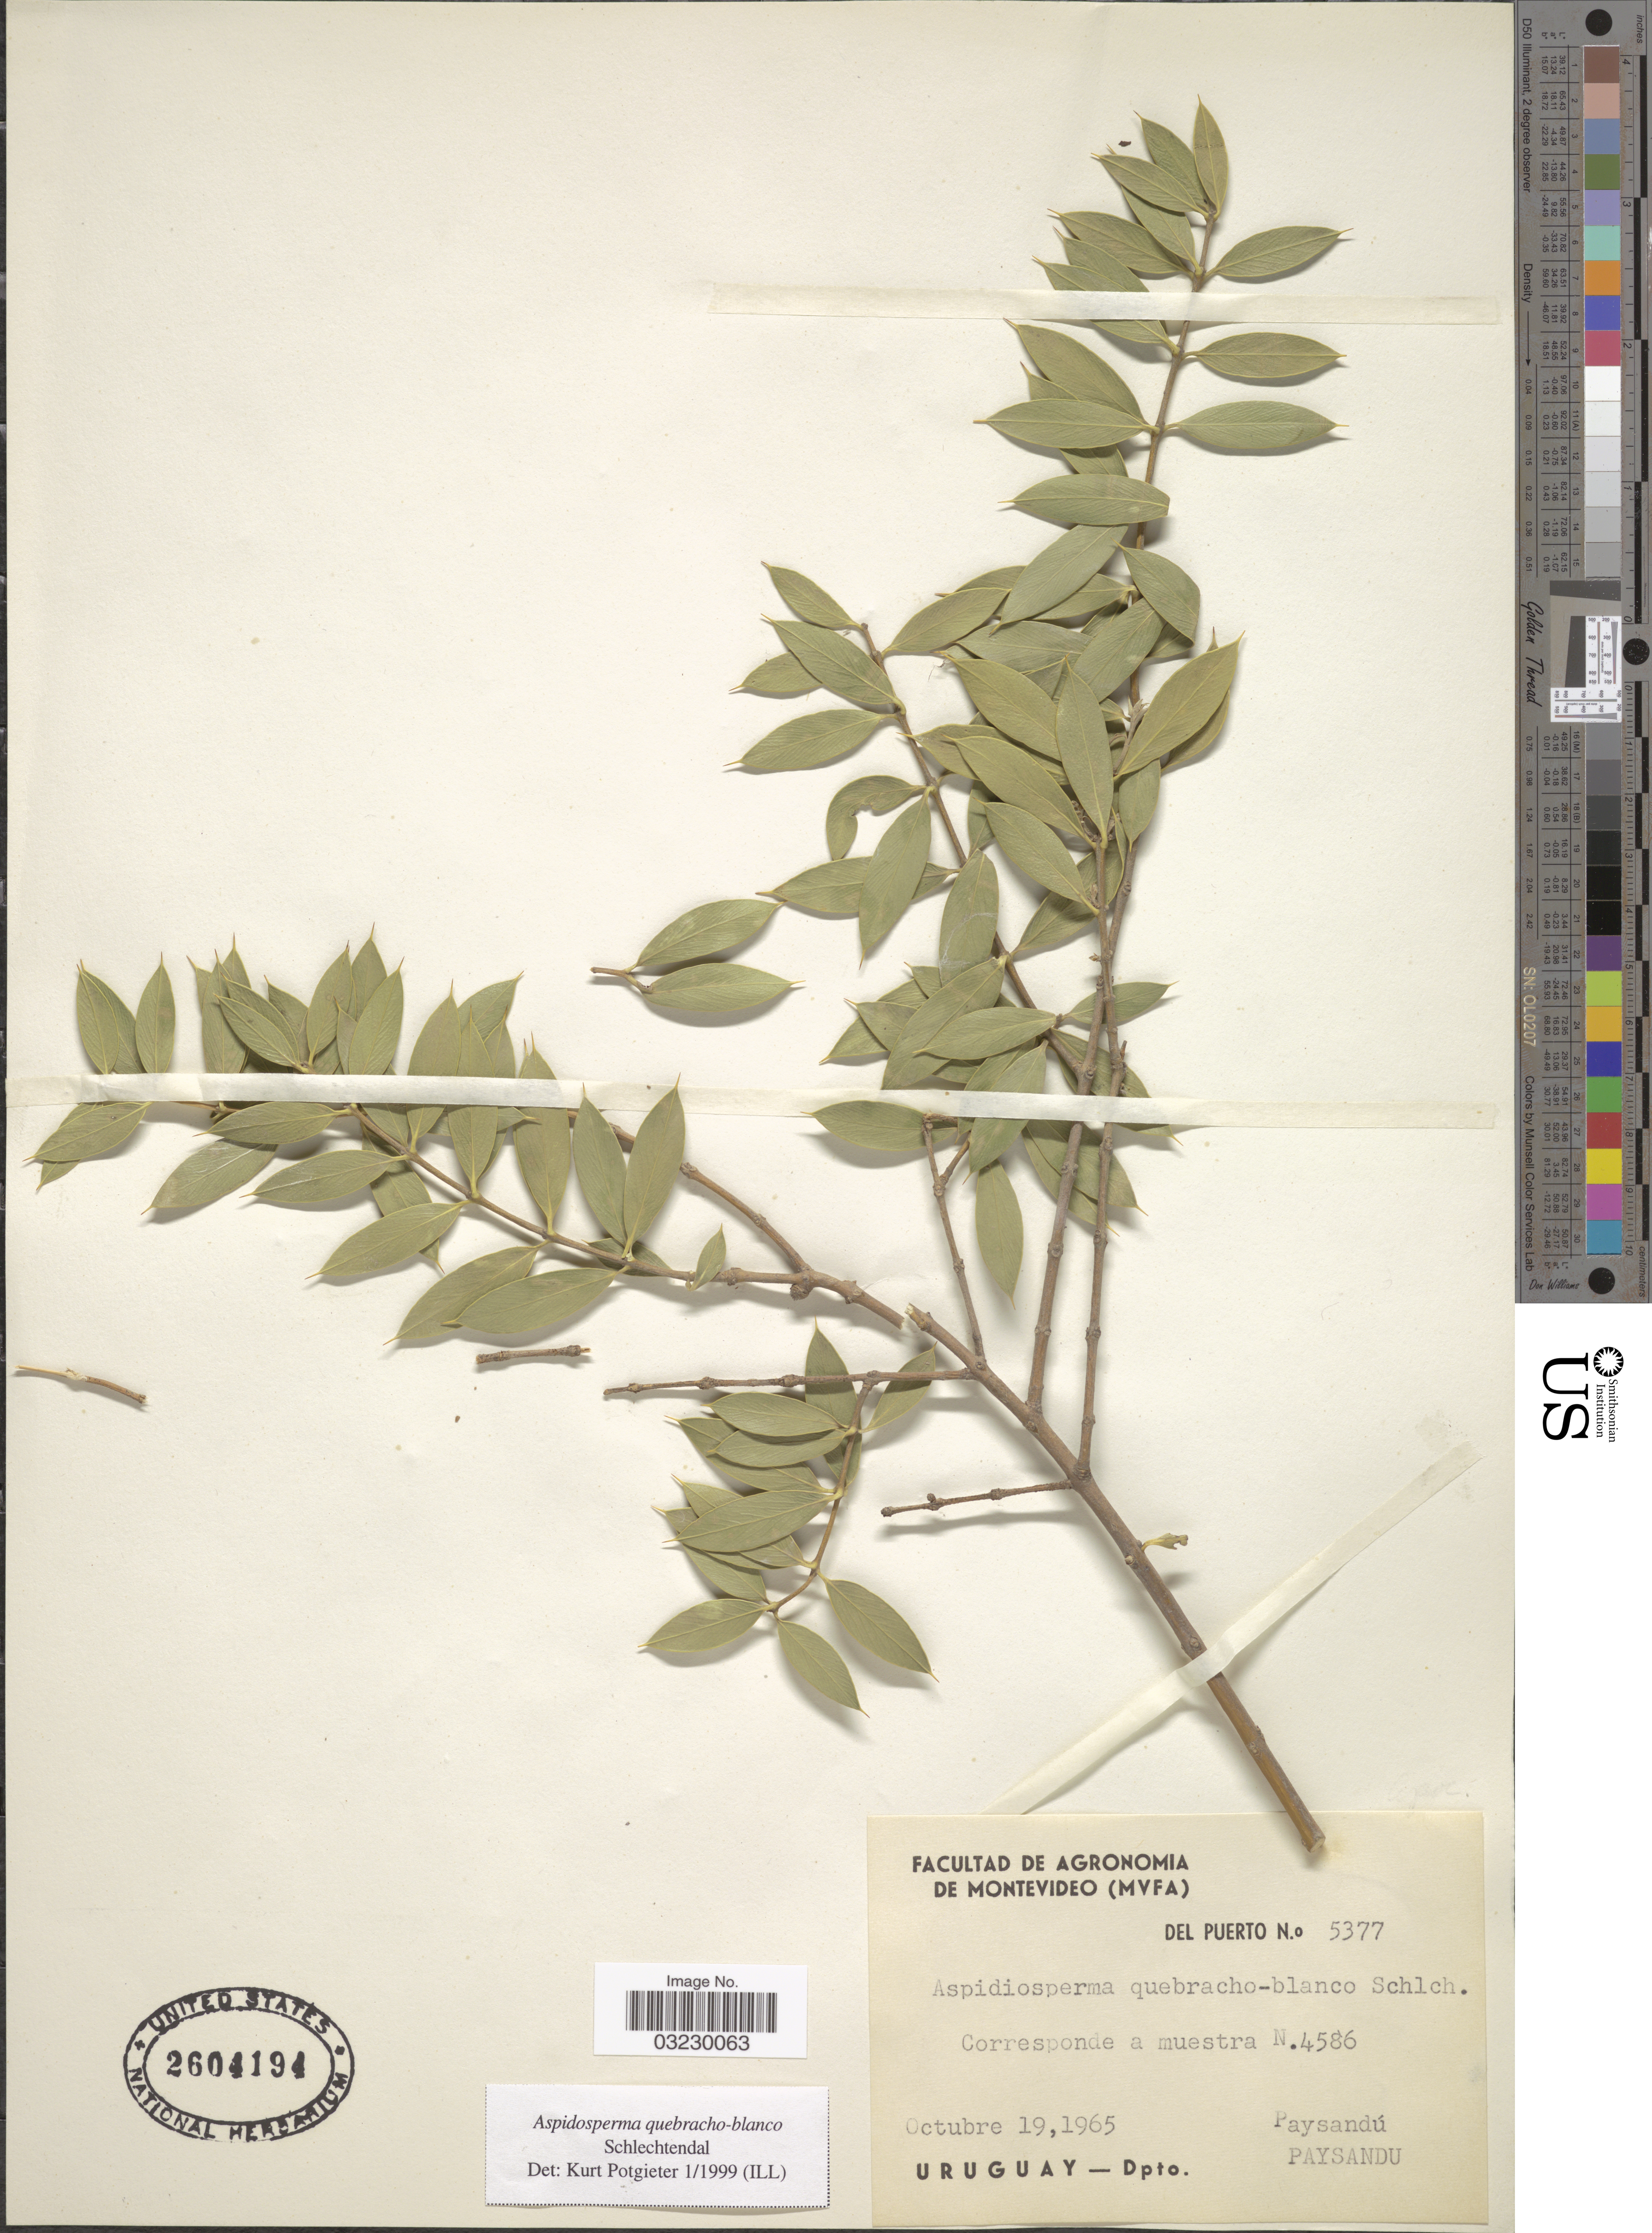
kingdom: Plantae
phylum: Tracheophyta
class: Magnoliopsida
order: Gentianales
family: Apocynaceae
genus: Aspidosperma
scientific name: Aspidosperma quebracho-blanco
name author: Schltdl.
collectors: Del Puerto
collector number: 5377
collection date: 1965-10-19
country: Uruguay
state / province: Paysandu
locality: Dpto. Paysandu.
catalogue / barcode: US 2604194